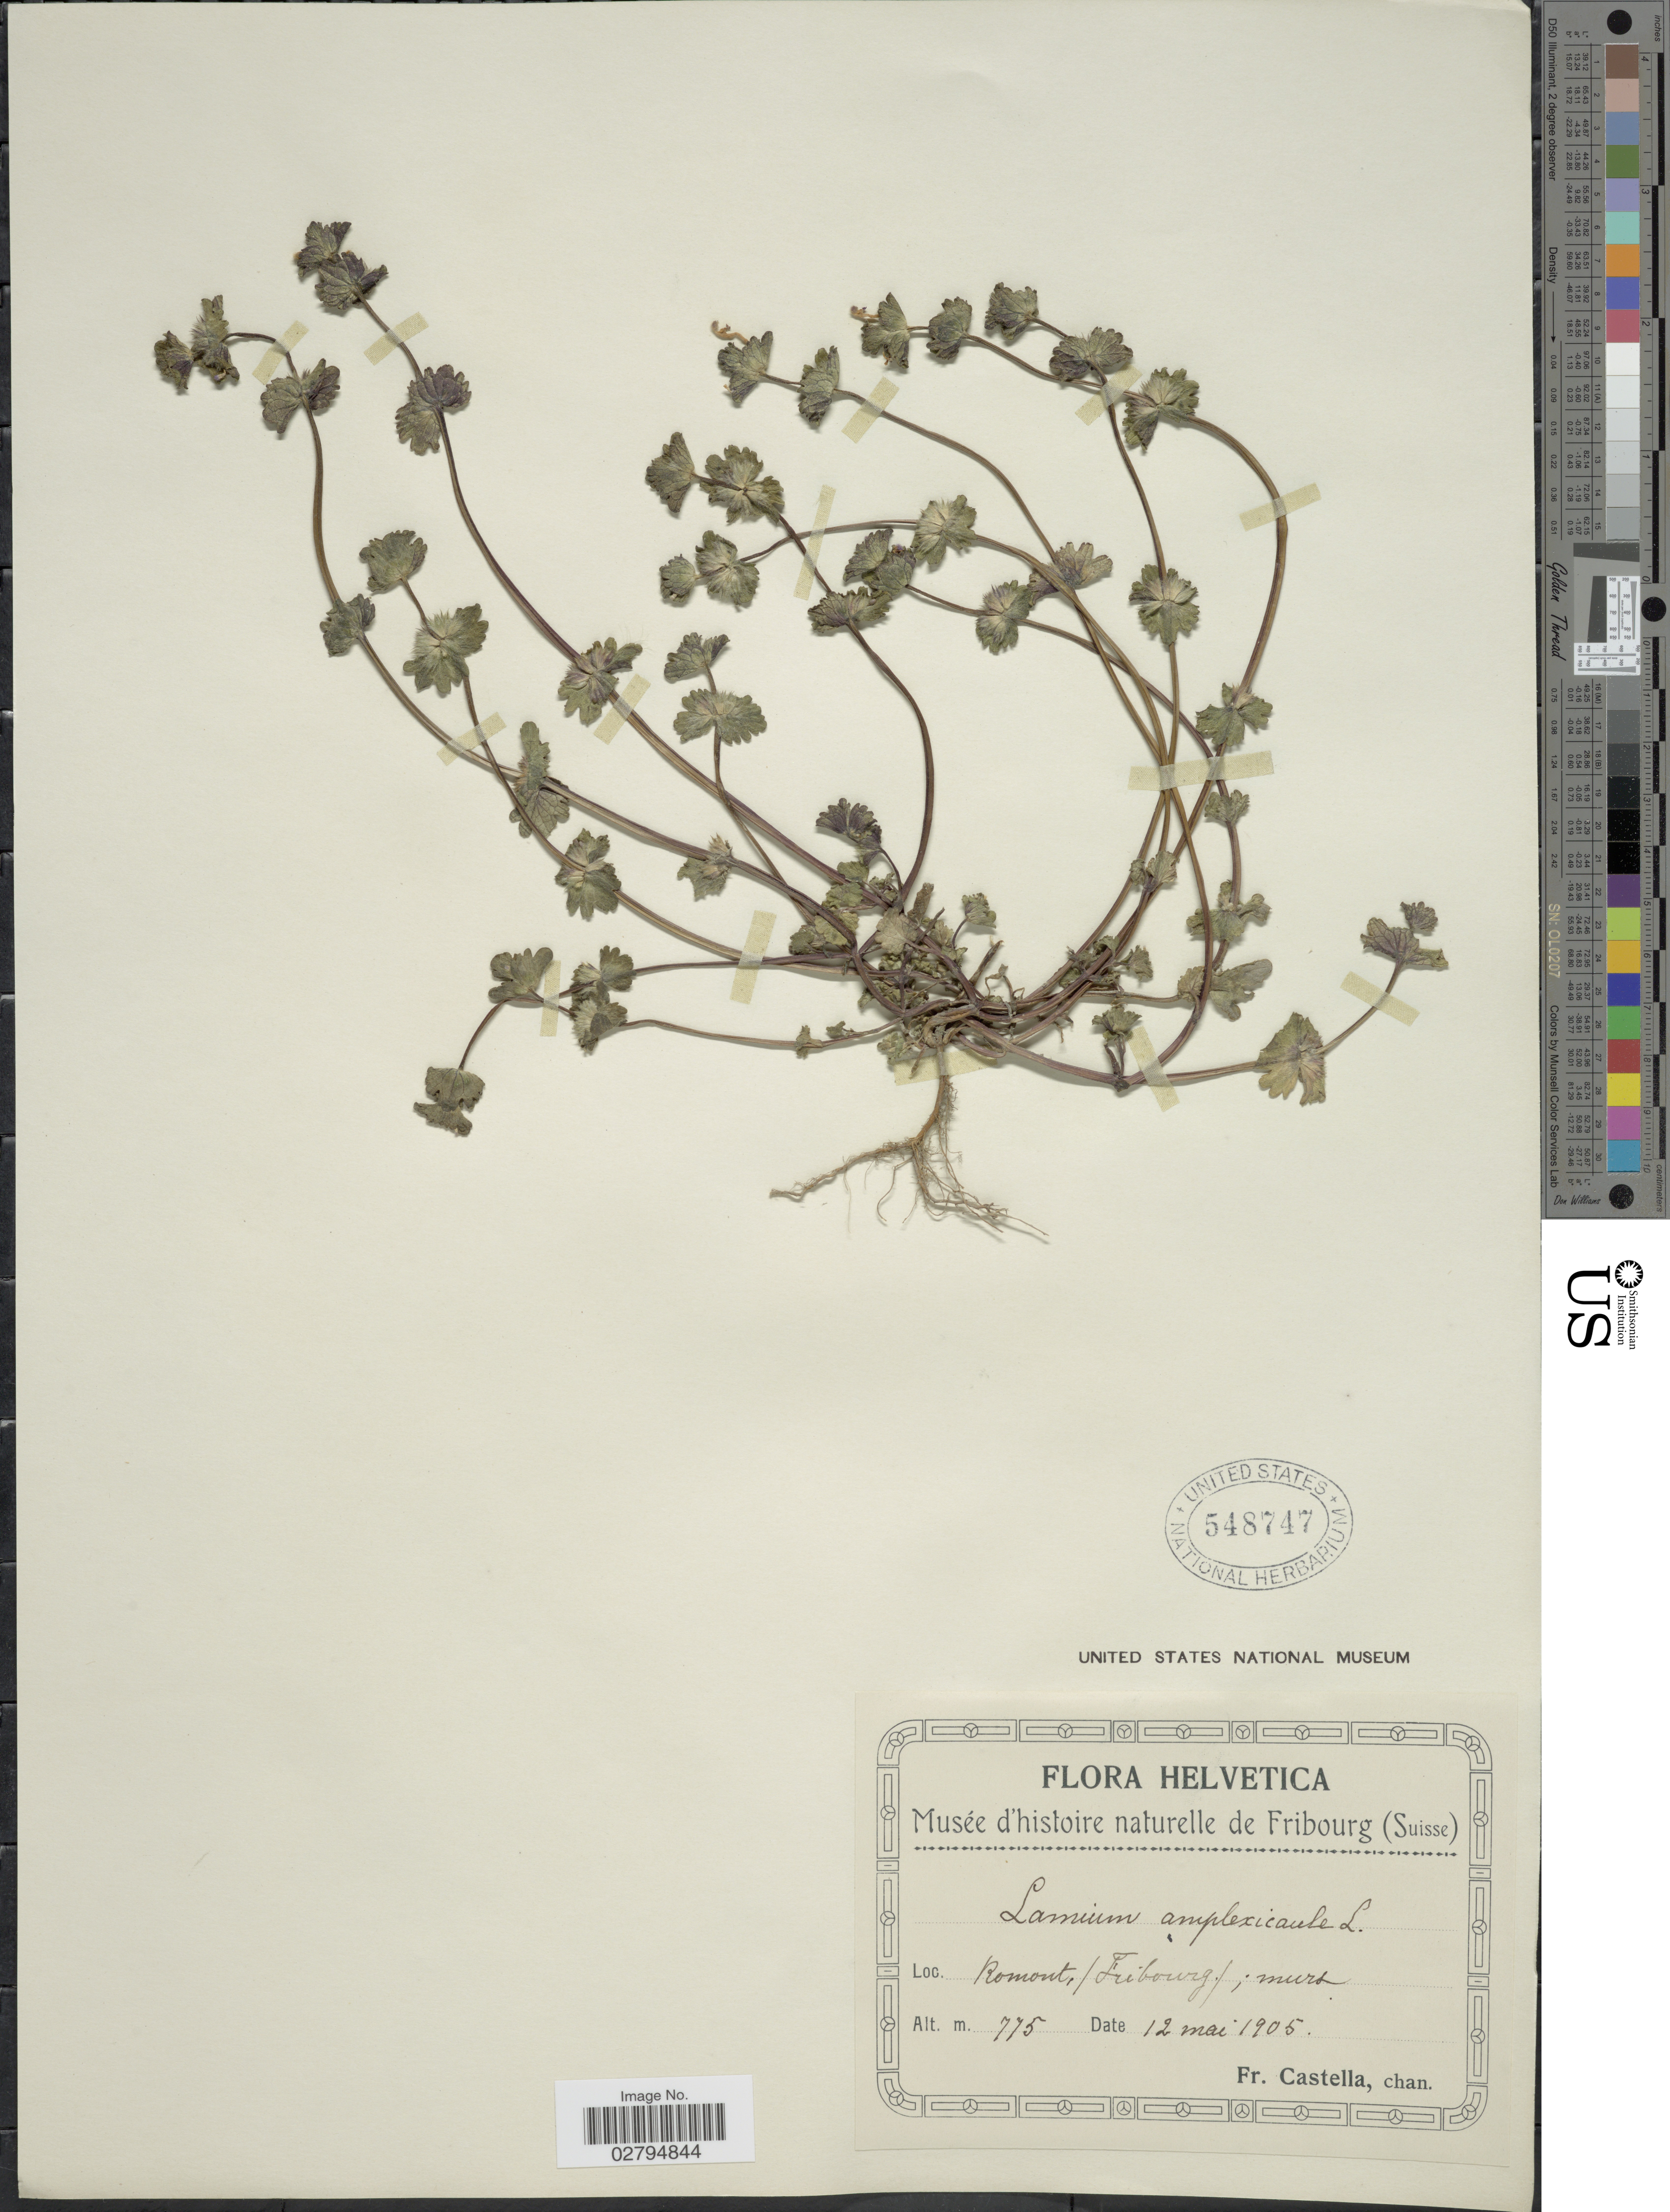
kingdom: Plantae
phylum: Tracheophyta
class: Magnoliopsida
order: Lamiales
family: Lamiaceae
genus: Lamium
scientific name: Lamium amplexicaule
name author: L.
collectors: Fr. Castella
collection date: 1905-05-12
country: Switzerland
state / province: Fribourg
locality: Helvetica. Romont.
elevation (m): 775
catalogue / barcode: US 548747